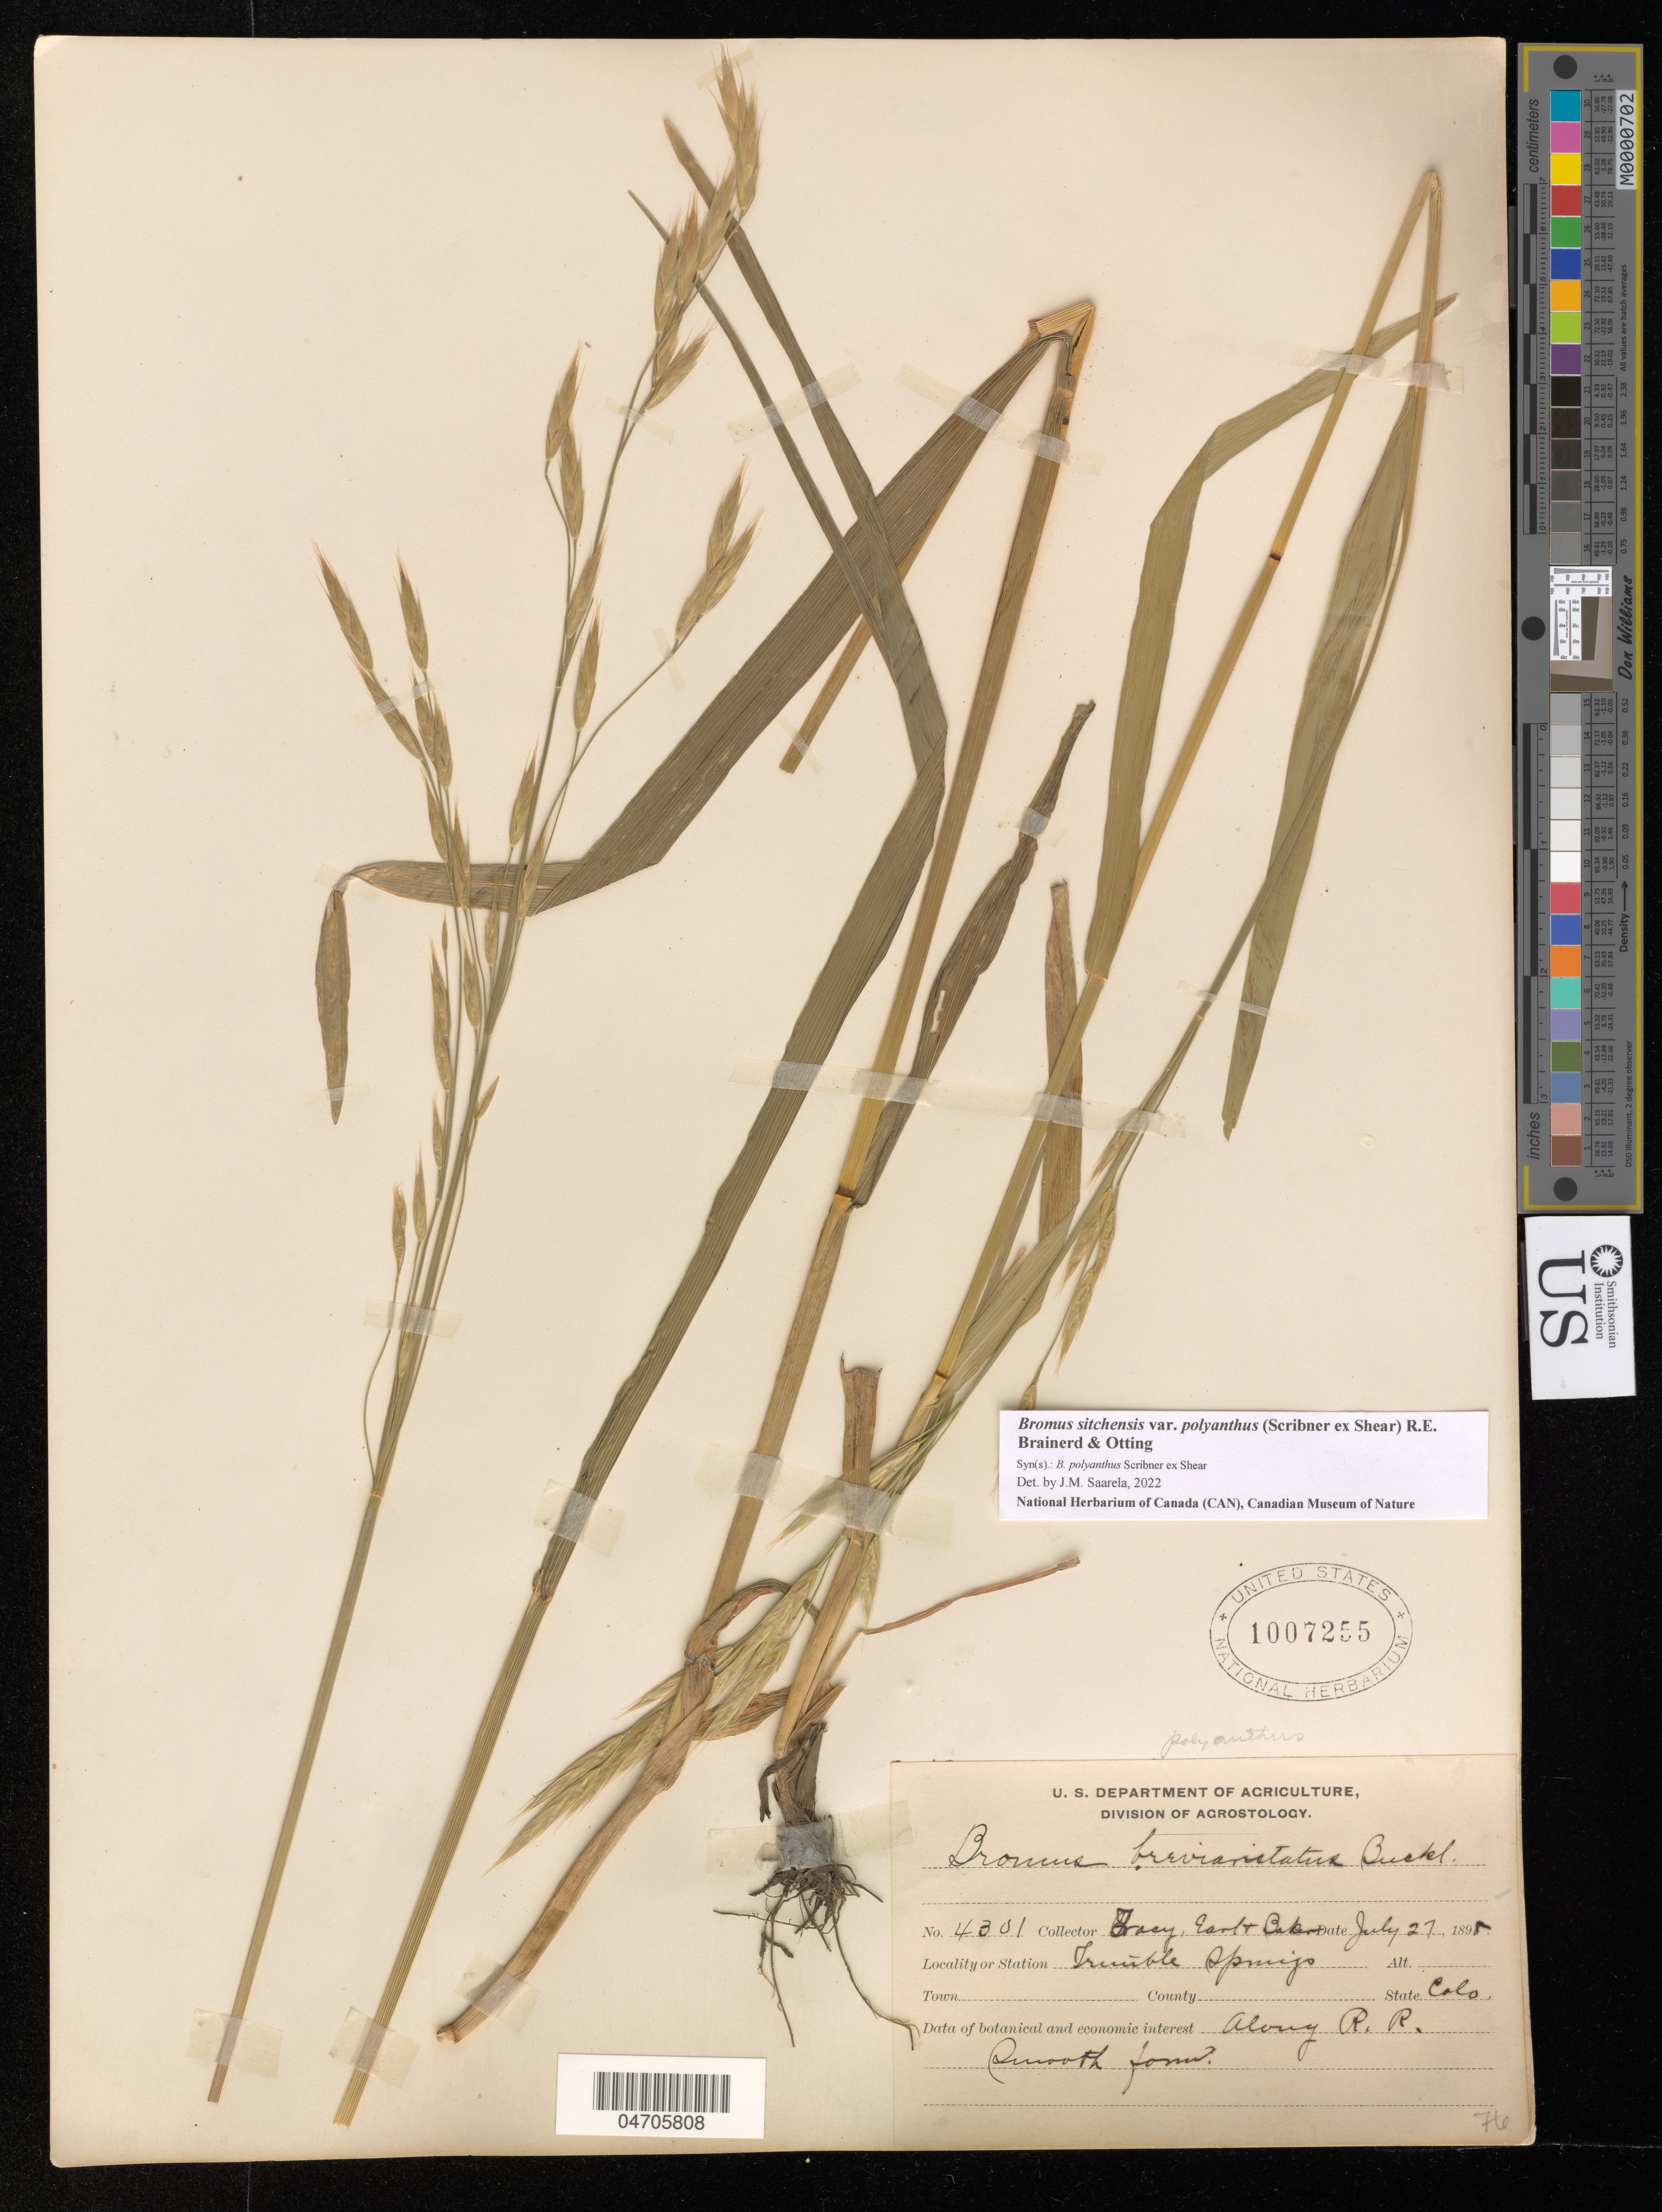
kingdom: Plantae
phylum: Tracheophyta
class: Liliopsida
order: Poales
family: Poaceae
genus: Bromus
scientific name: Bromus polyanthus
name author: Scribn. ex Shear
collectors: -. Tracy, -. Earl & -- Baker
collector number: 4301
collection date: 1895-07-27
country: United States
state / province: Colorado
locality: Invisible Springs.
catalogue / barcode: US 1007255